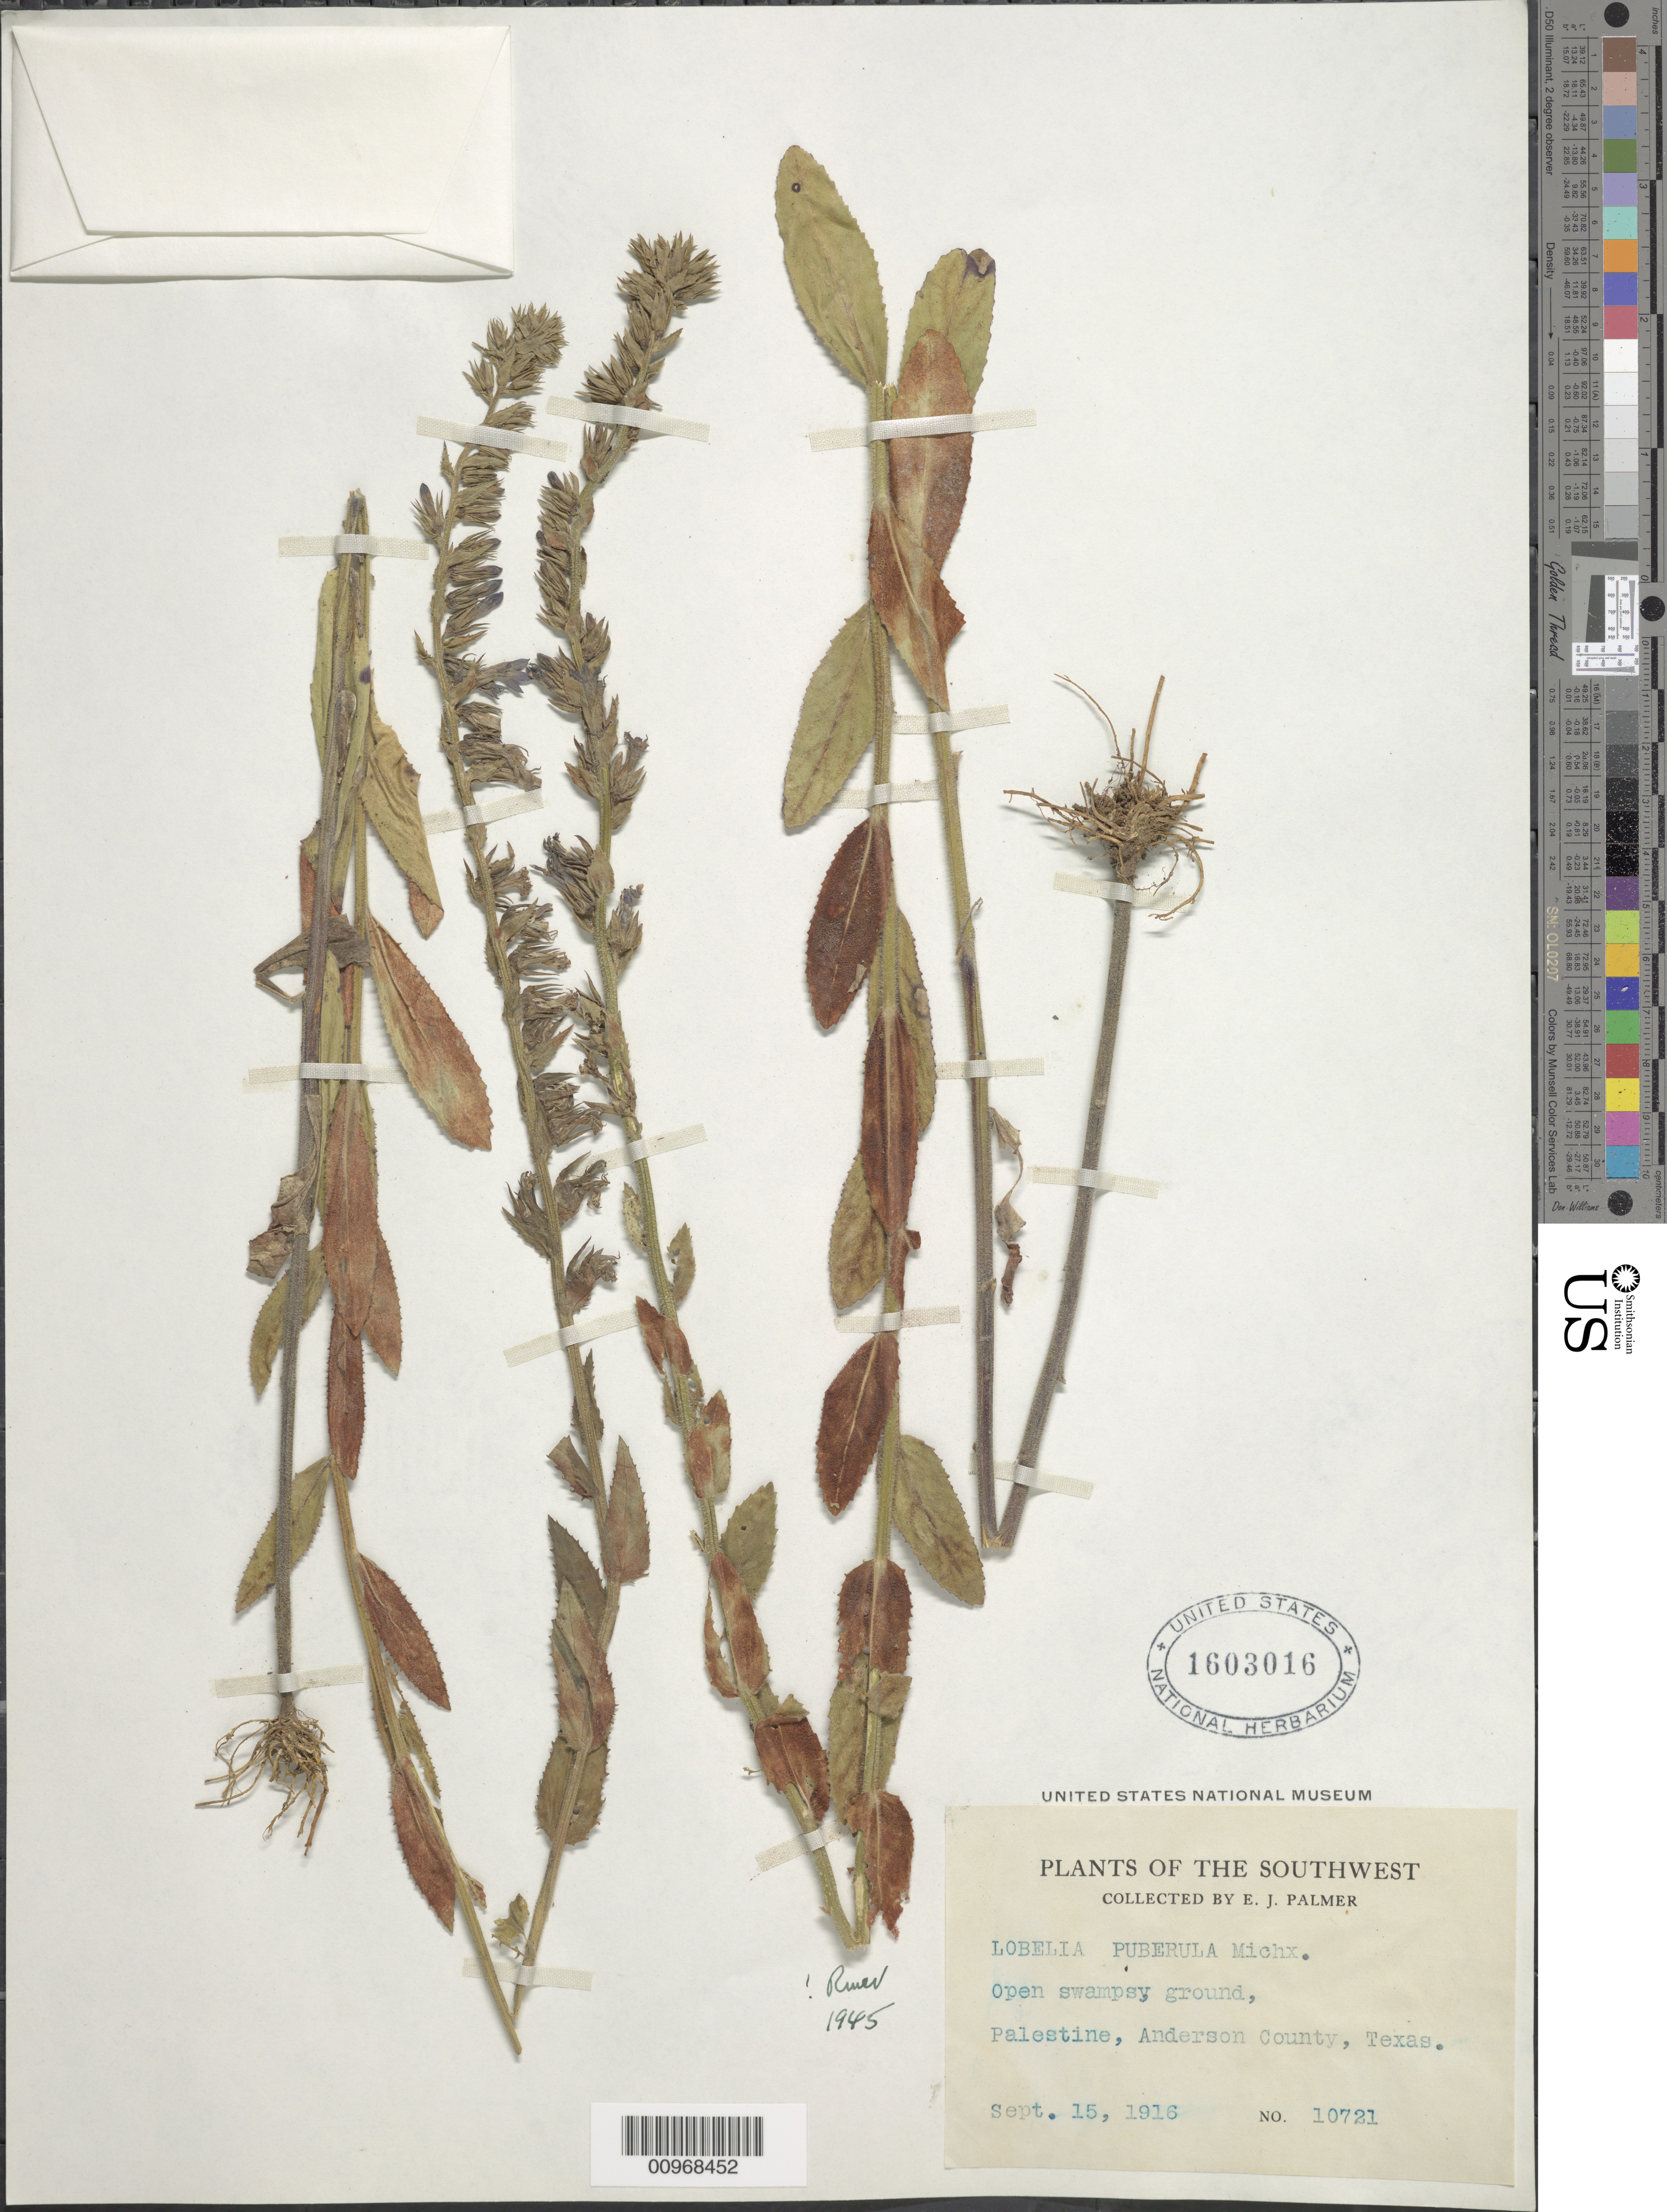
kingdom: Plantae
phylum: Tracheophyta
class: Magnoliopsida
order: Asterales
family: Campanulaceae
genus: Lobelia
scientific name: Lobelia puberula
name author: Michx.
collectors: E. J. Palmer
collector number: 10721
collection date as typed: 15 Sep 1916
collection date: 1916-09-15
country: United States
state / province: Texas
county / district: Anderson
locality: Palestine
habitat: open swampy ground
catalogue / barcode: US 1603016